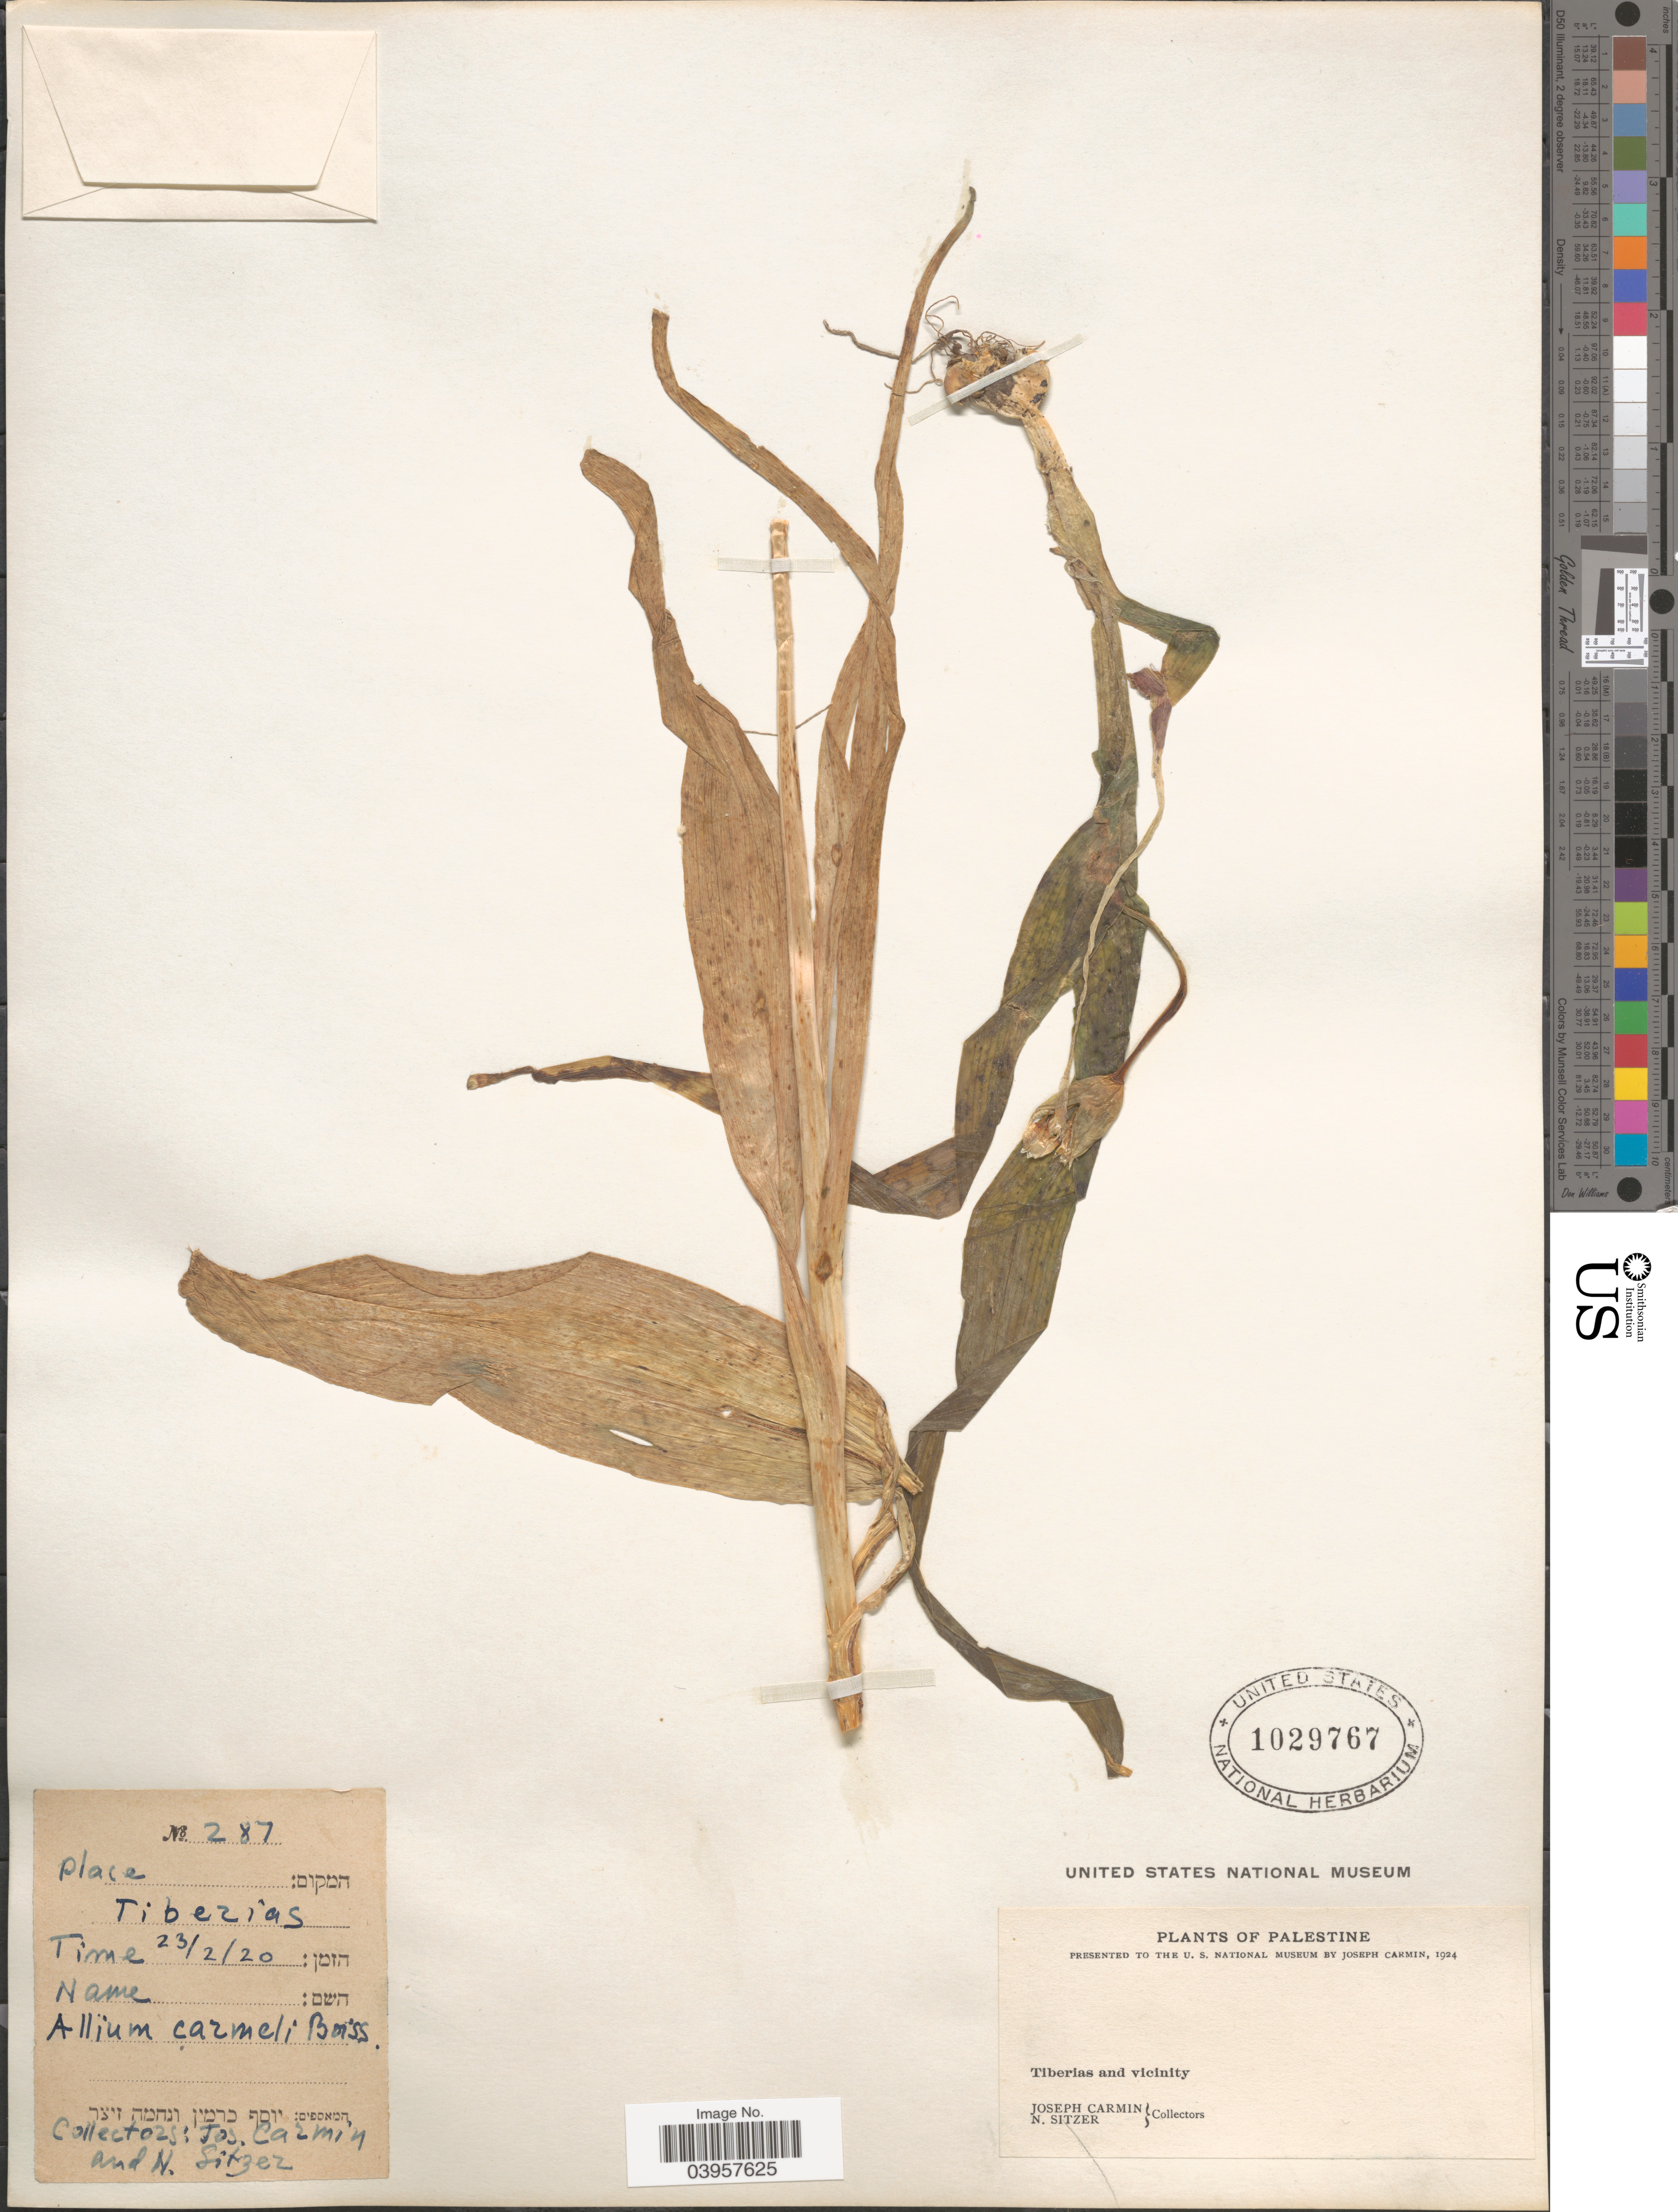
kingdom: Plantae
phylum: Tracheophyta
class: Liliopsida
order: Asparagales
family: Amaryllidaceae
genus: Allium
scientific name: Allium carmeli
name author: Boiss.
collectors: J. Carmin & N. Sitzer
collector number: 287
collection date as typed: Transcribed d/m/y: 23/2/20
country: Israel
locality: Palestine. Tiberias. Tiberias and vicinity.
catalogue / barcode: US 1029767